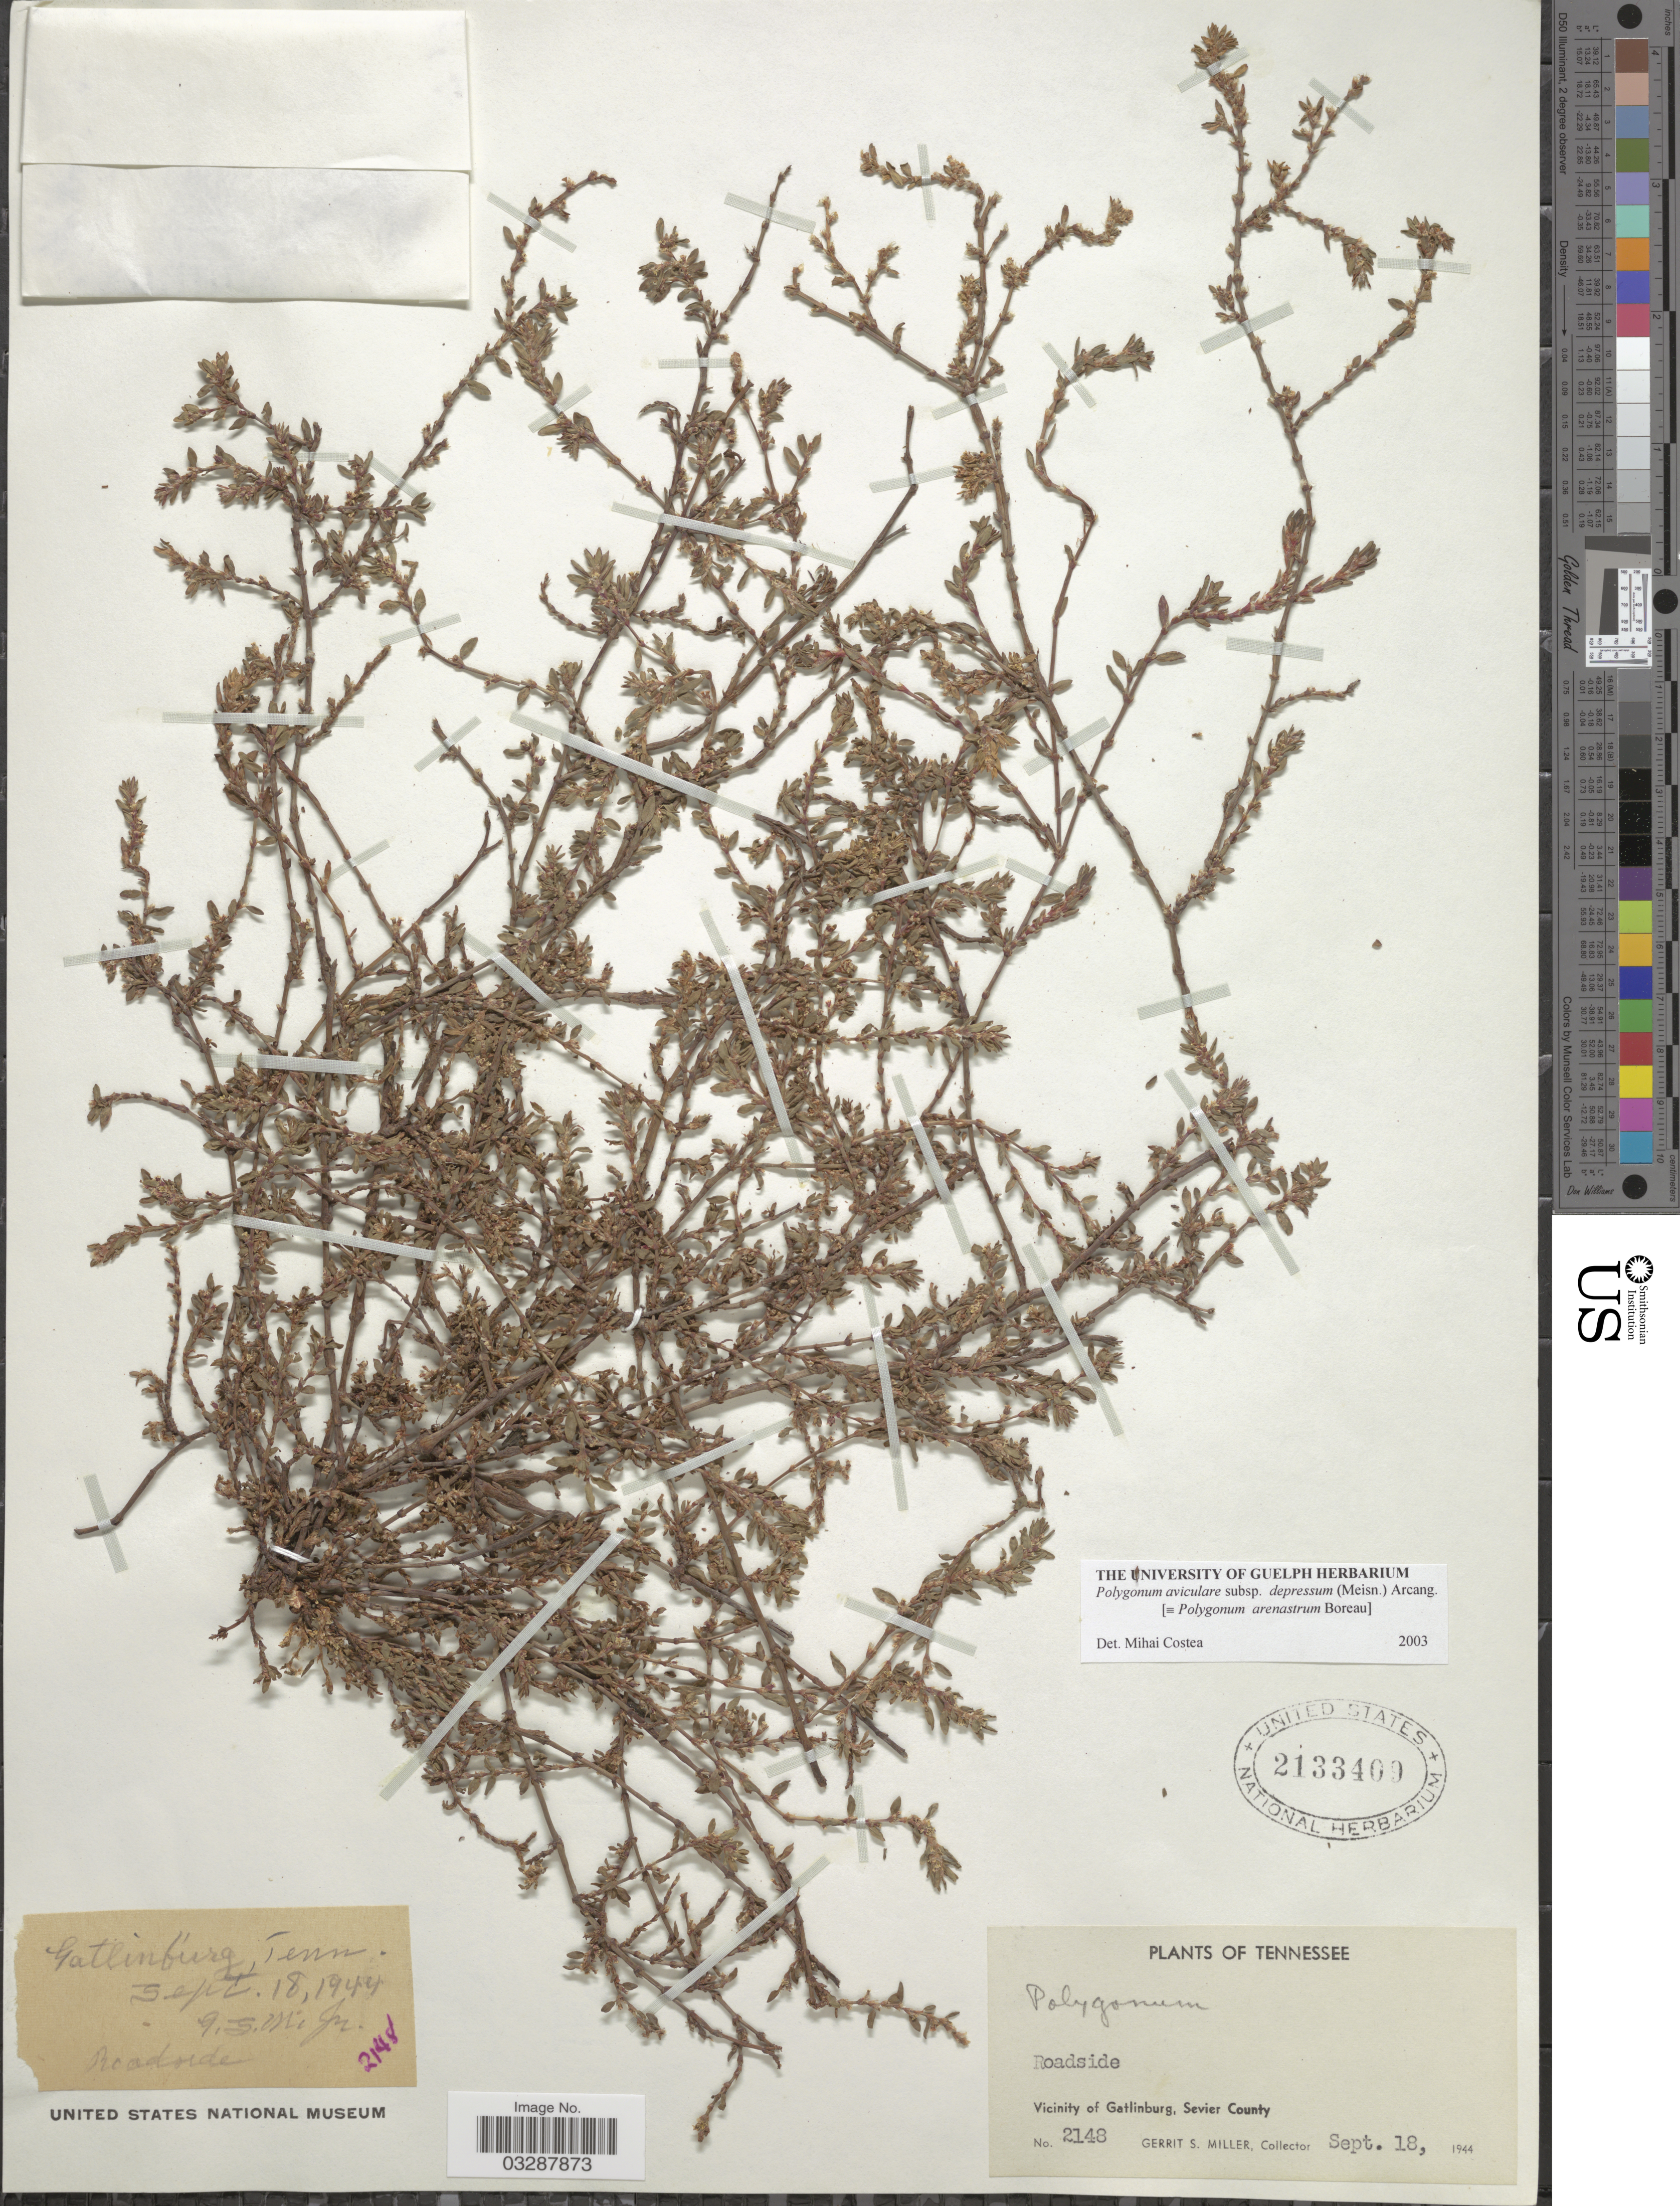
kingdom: Plantae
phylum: Tracheophyta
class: Magnoliopsida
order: Caryophyllales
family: Polygonaceae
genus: Polygonum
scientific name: Polygonum aviculare subsp. depressum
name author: (Meisn.) Arcang.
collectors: G. S. Miller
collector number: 2148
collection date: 1944-09-18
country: United States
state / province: Tennessee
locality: Vicinity of Gatlinburg, Sevier County.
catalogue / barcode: US 2133409